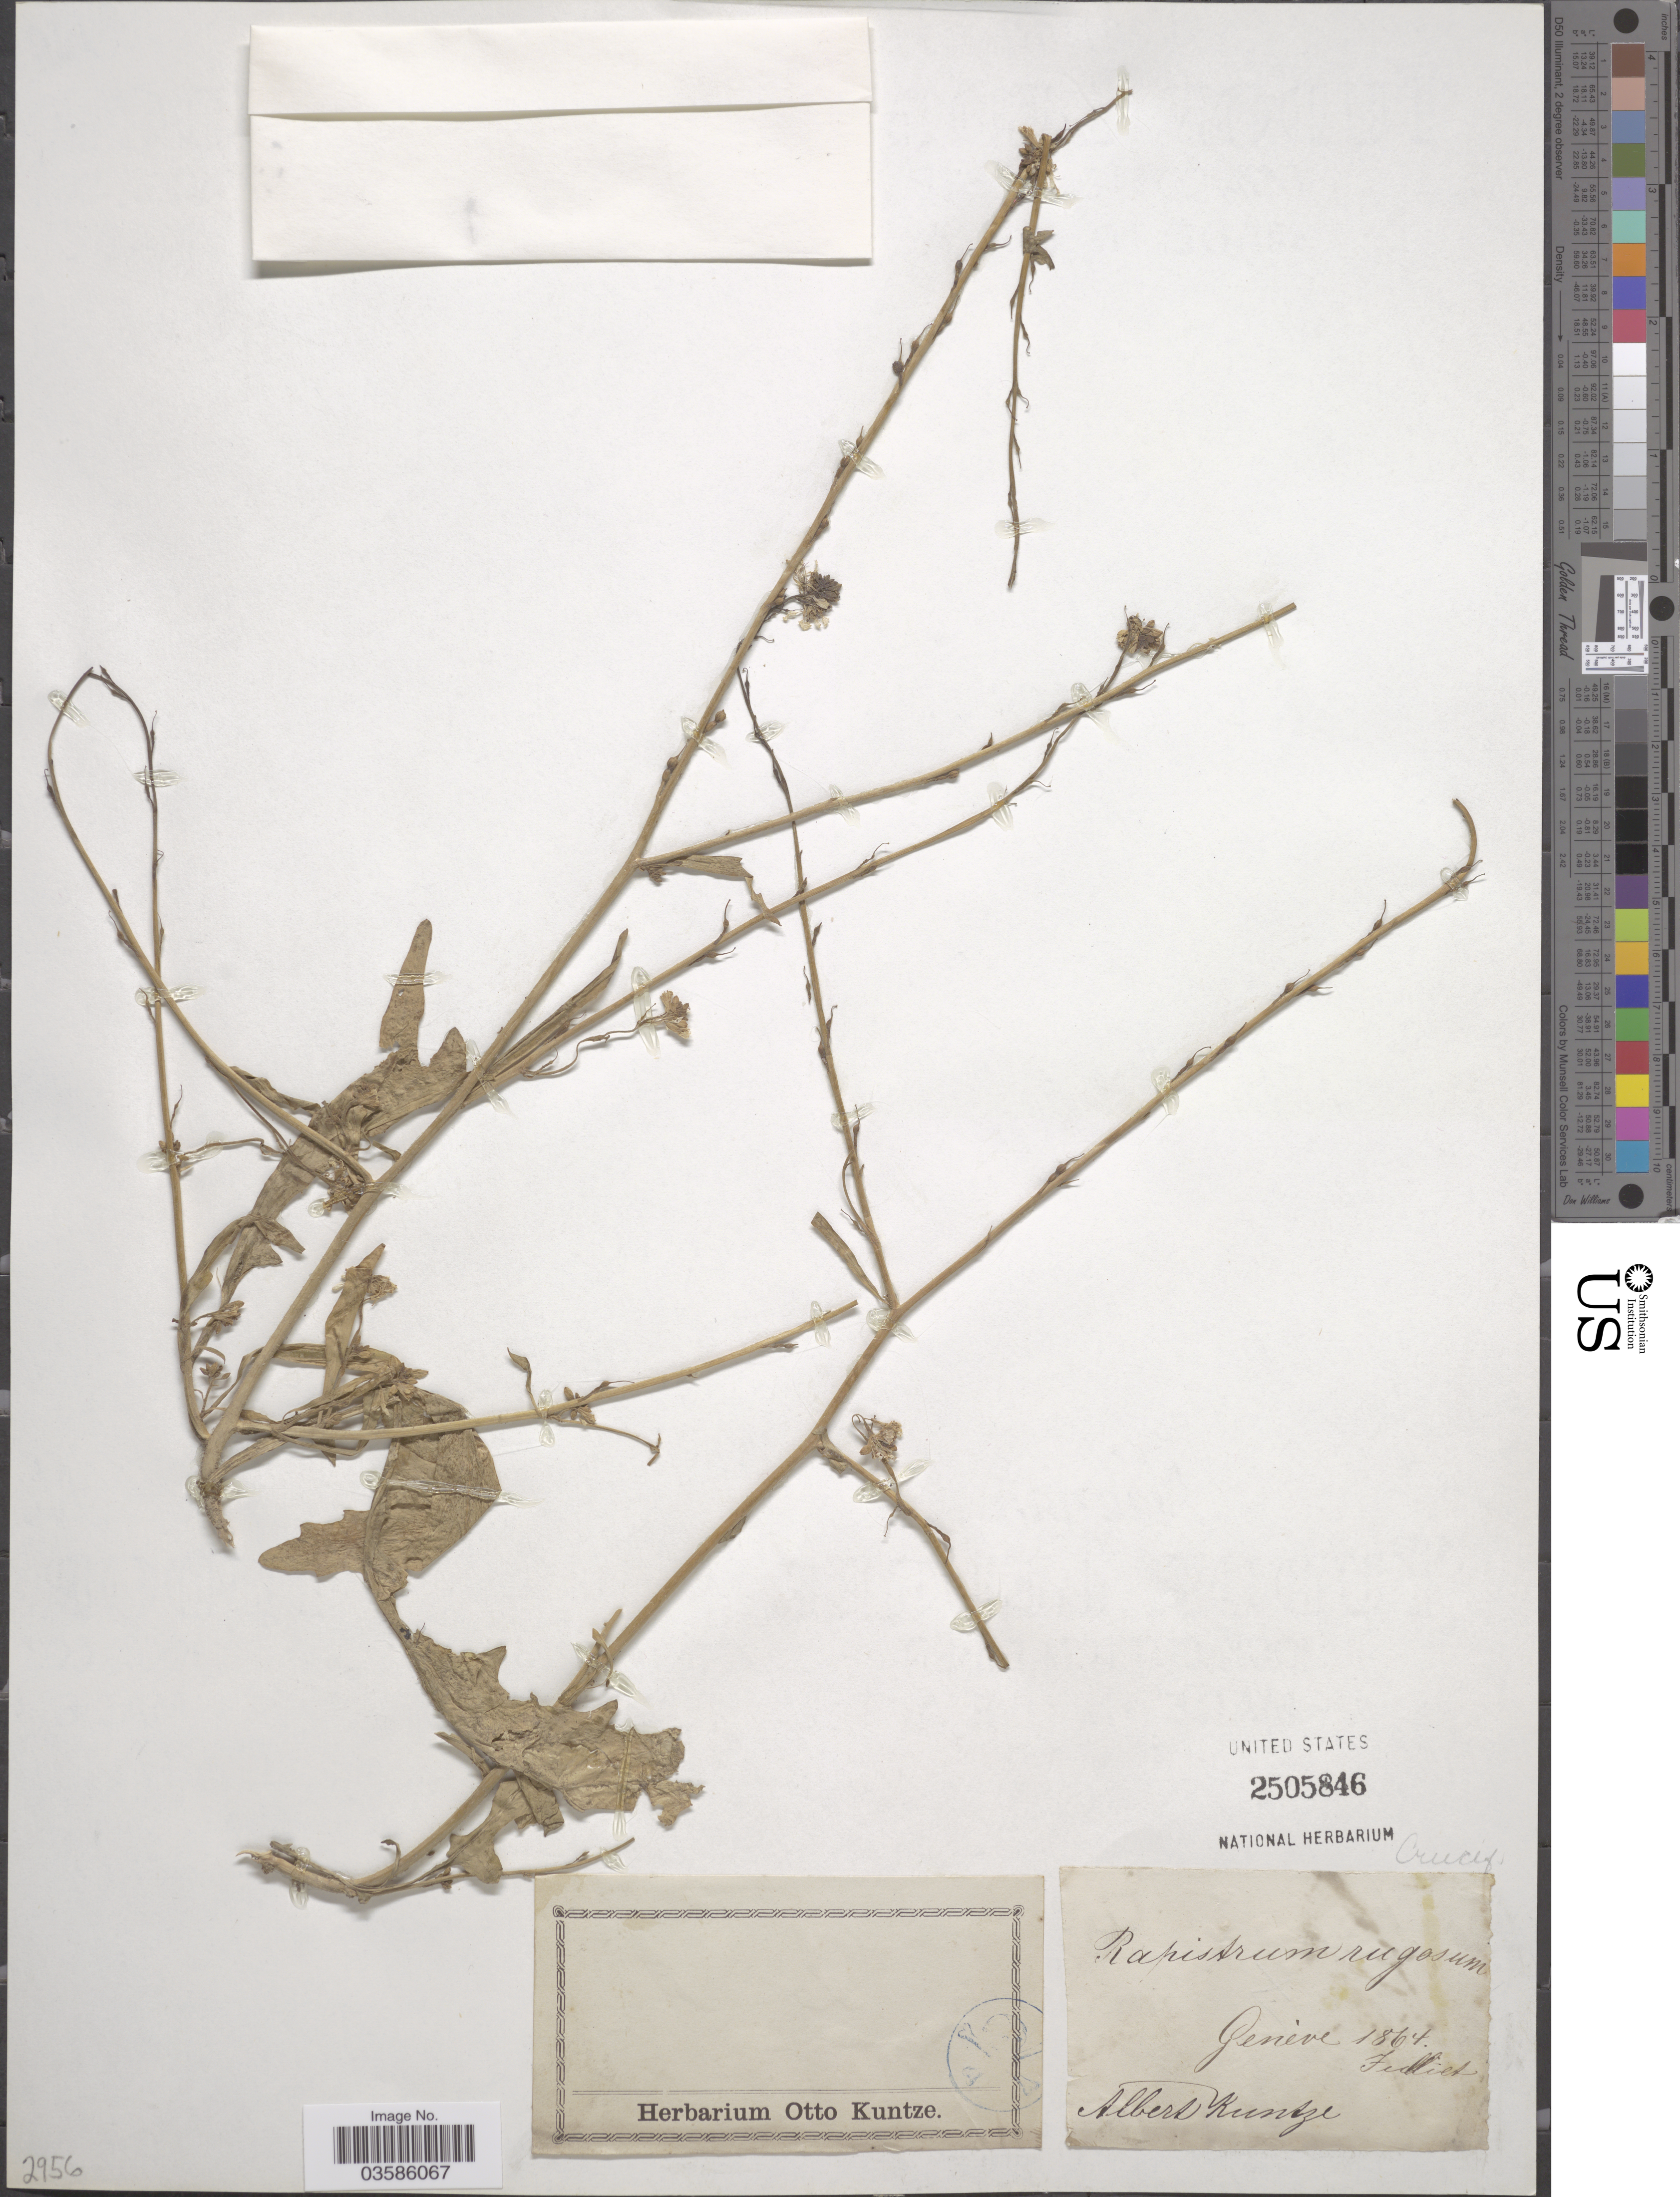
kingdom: Plantae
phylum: Tracheophyta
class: Magnoliopsida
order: Brassicales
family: Brassicaceae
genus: Rapistrum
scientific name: Rapistrum rugosum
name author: (L.) All.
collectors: A. Kuntze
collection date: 1864-07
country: Switzerland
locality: Geneve.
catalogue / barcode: US 2505846